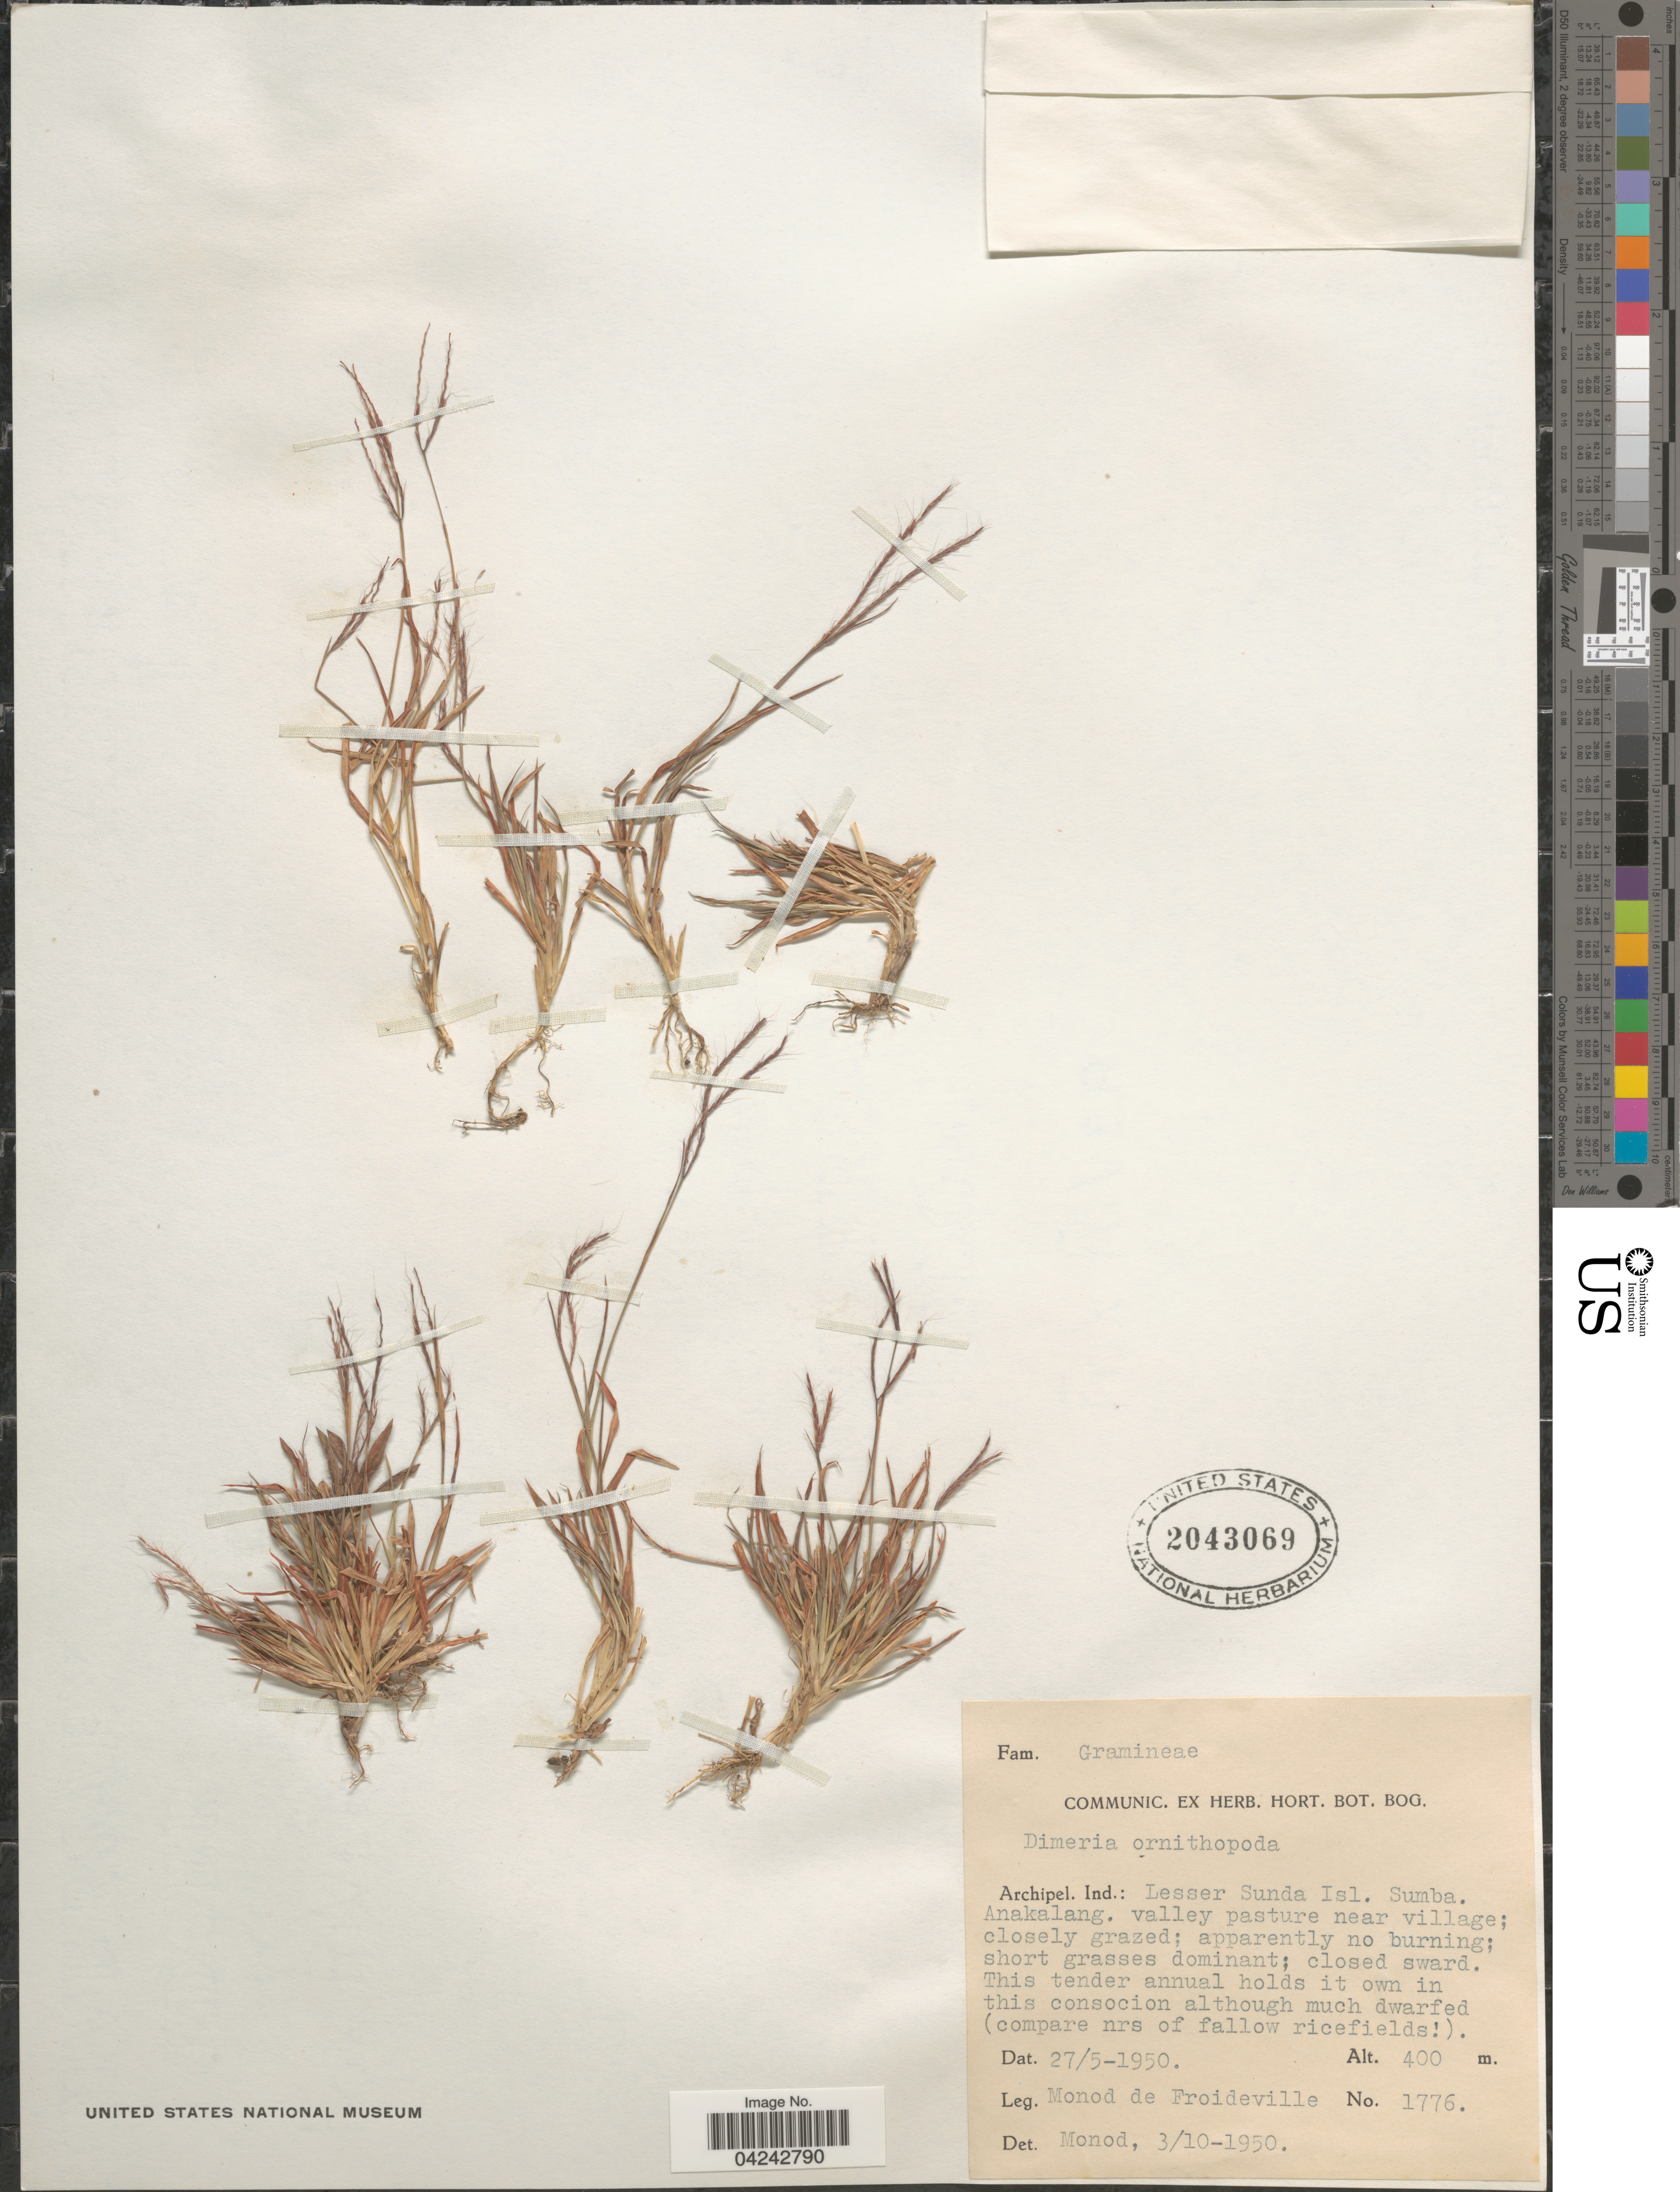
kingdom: Plantae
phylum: Tracheophyta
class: Liliopsida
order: Poales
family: Poaceae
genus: Dimeria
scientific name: Dimeria ornithopoda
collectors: C. Monod de Froideville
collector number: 1776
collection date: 1950-05-27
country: Indonesia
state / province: Nusa Tenggara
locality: Archipel. Ind.: Lesser Sunda Isl. Sumba. Anakalang. valley pasture near village.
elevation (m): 400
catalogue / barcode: US 2043069